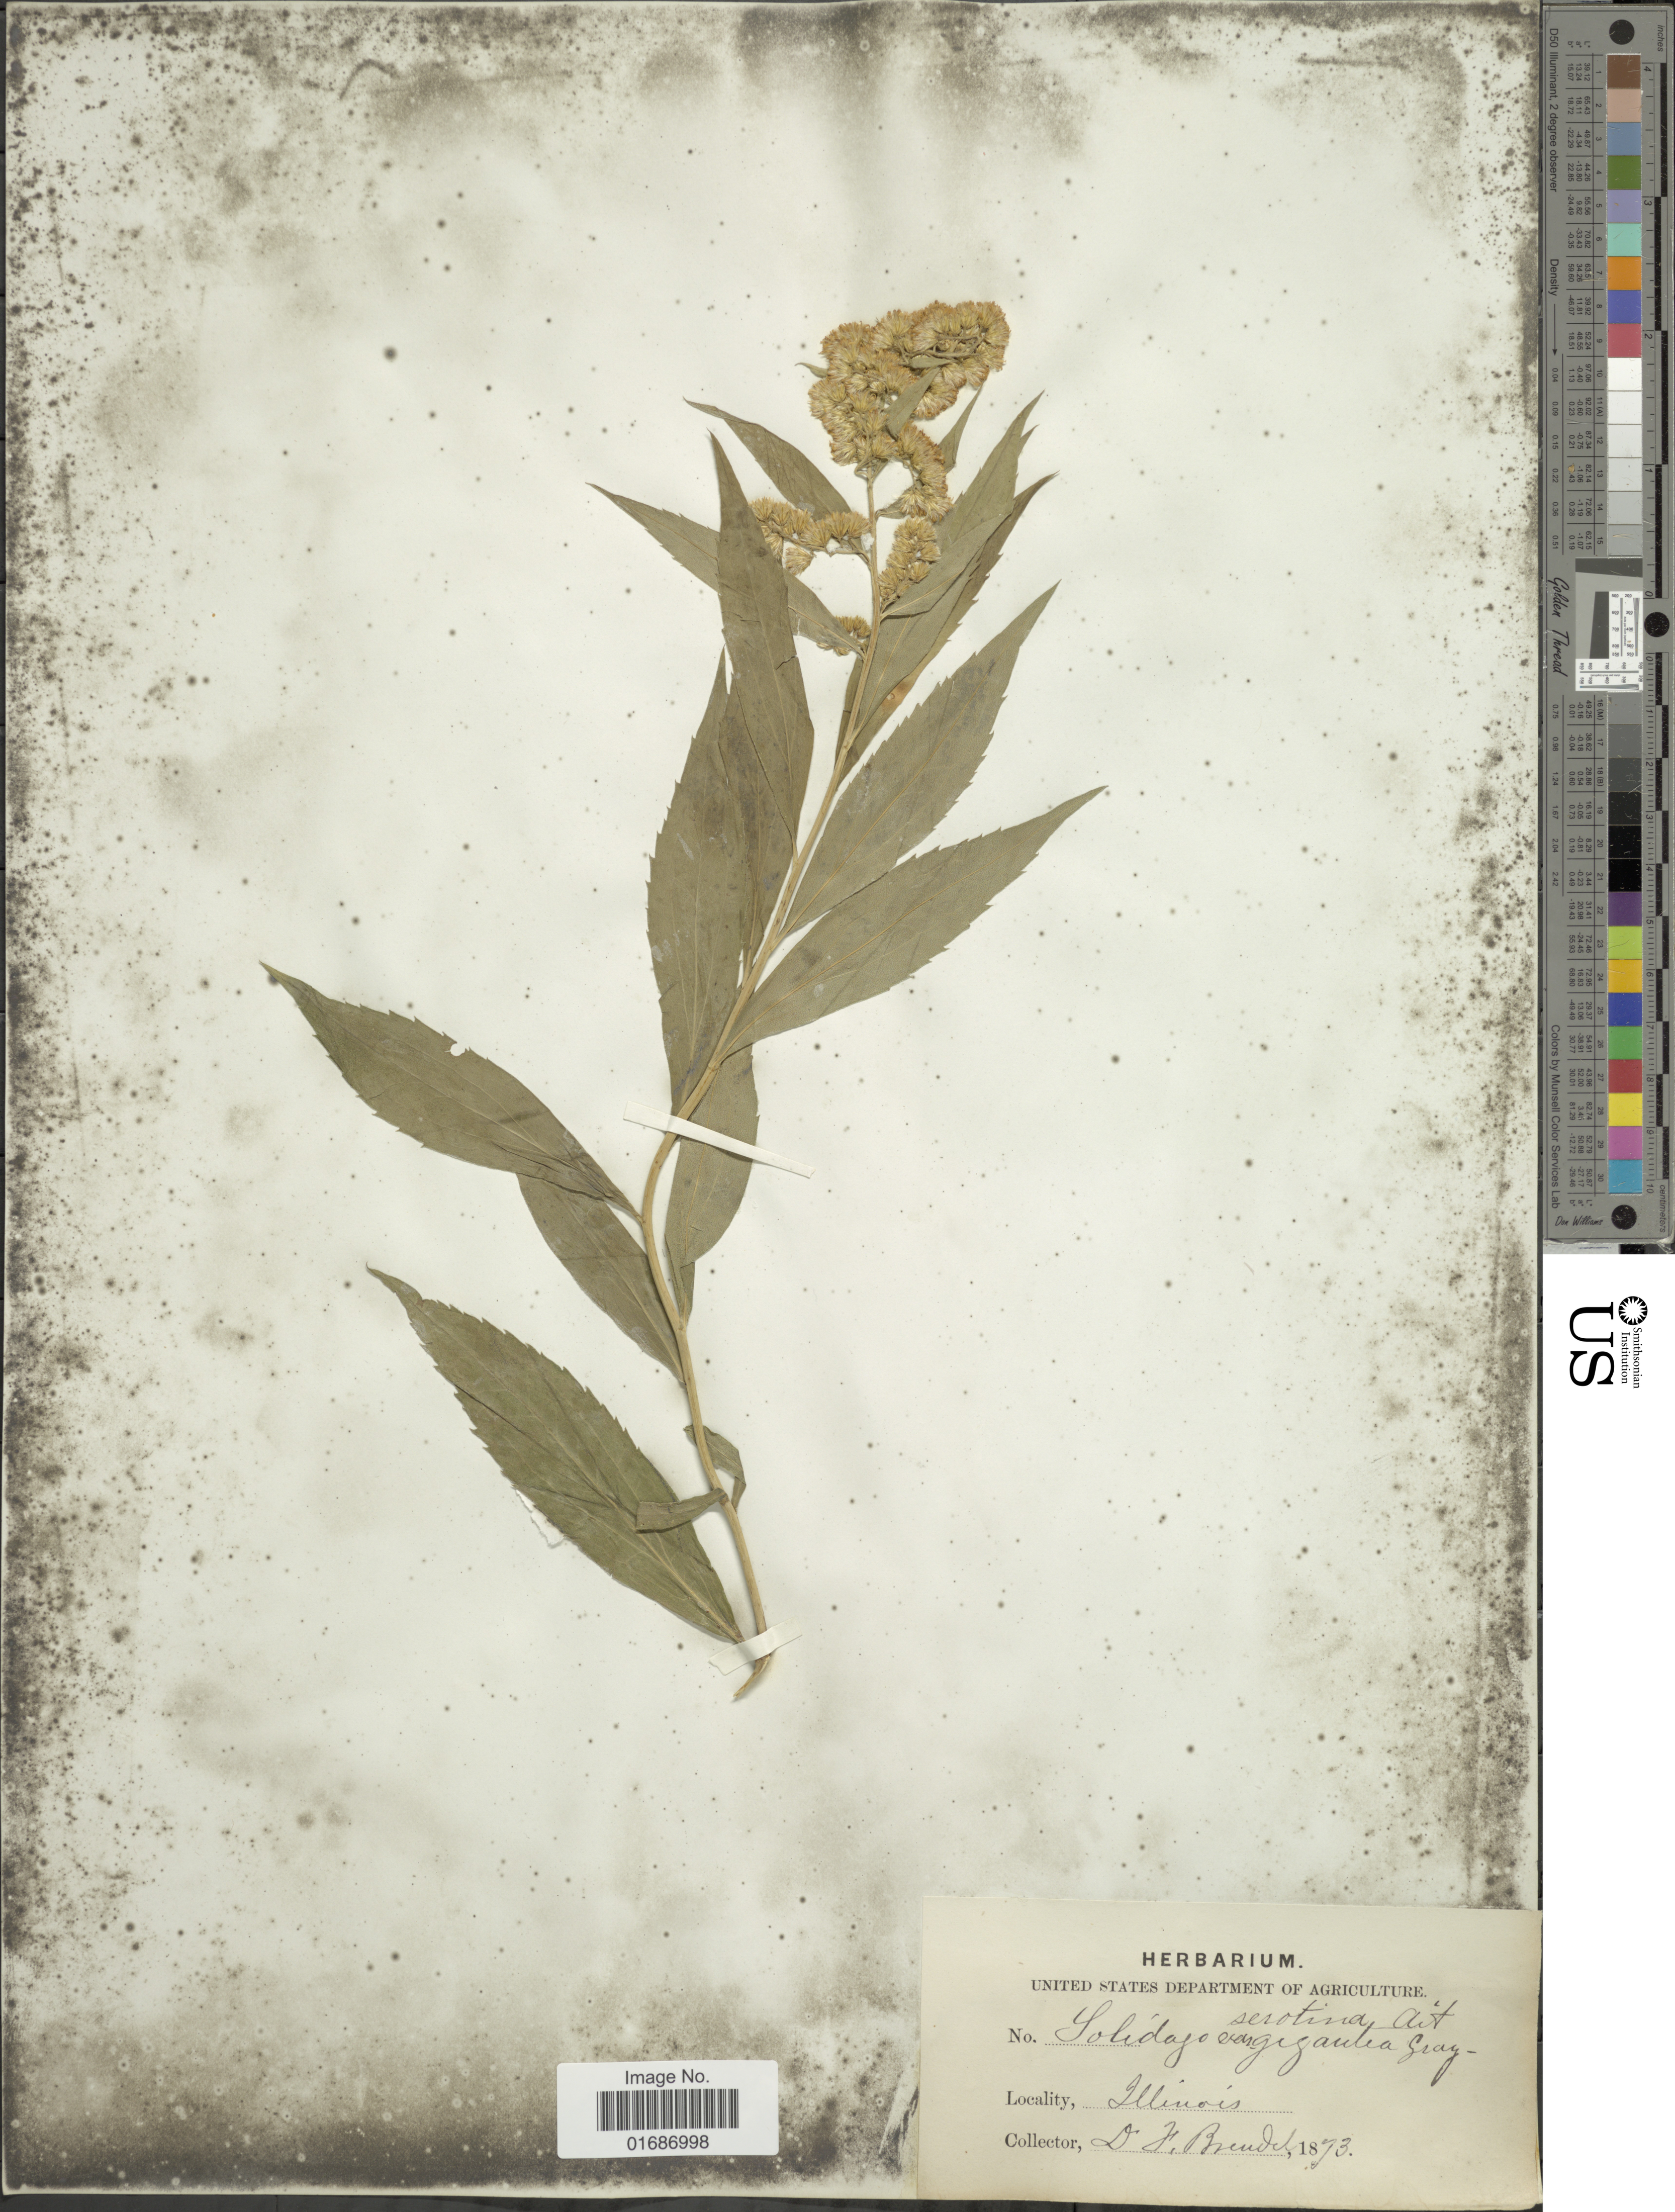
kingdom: Plantae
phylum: Tracheophyta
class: Magnoliopsida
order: Asterales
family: Asteraceae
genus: Solidago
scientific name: Solidago gigantea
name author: Aiton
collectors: F. Brendel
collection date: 1873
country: United States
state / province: Illinois